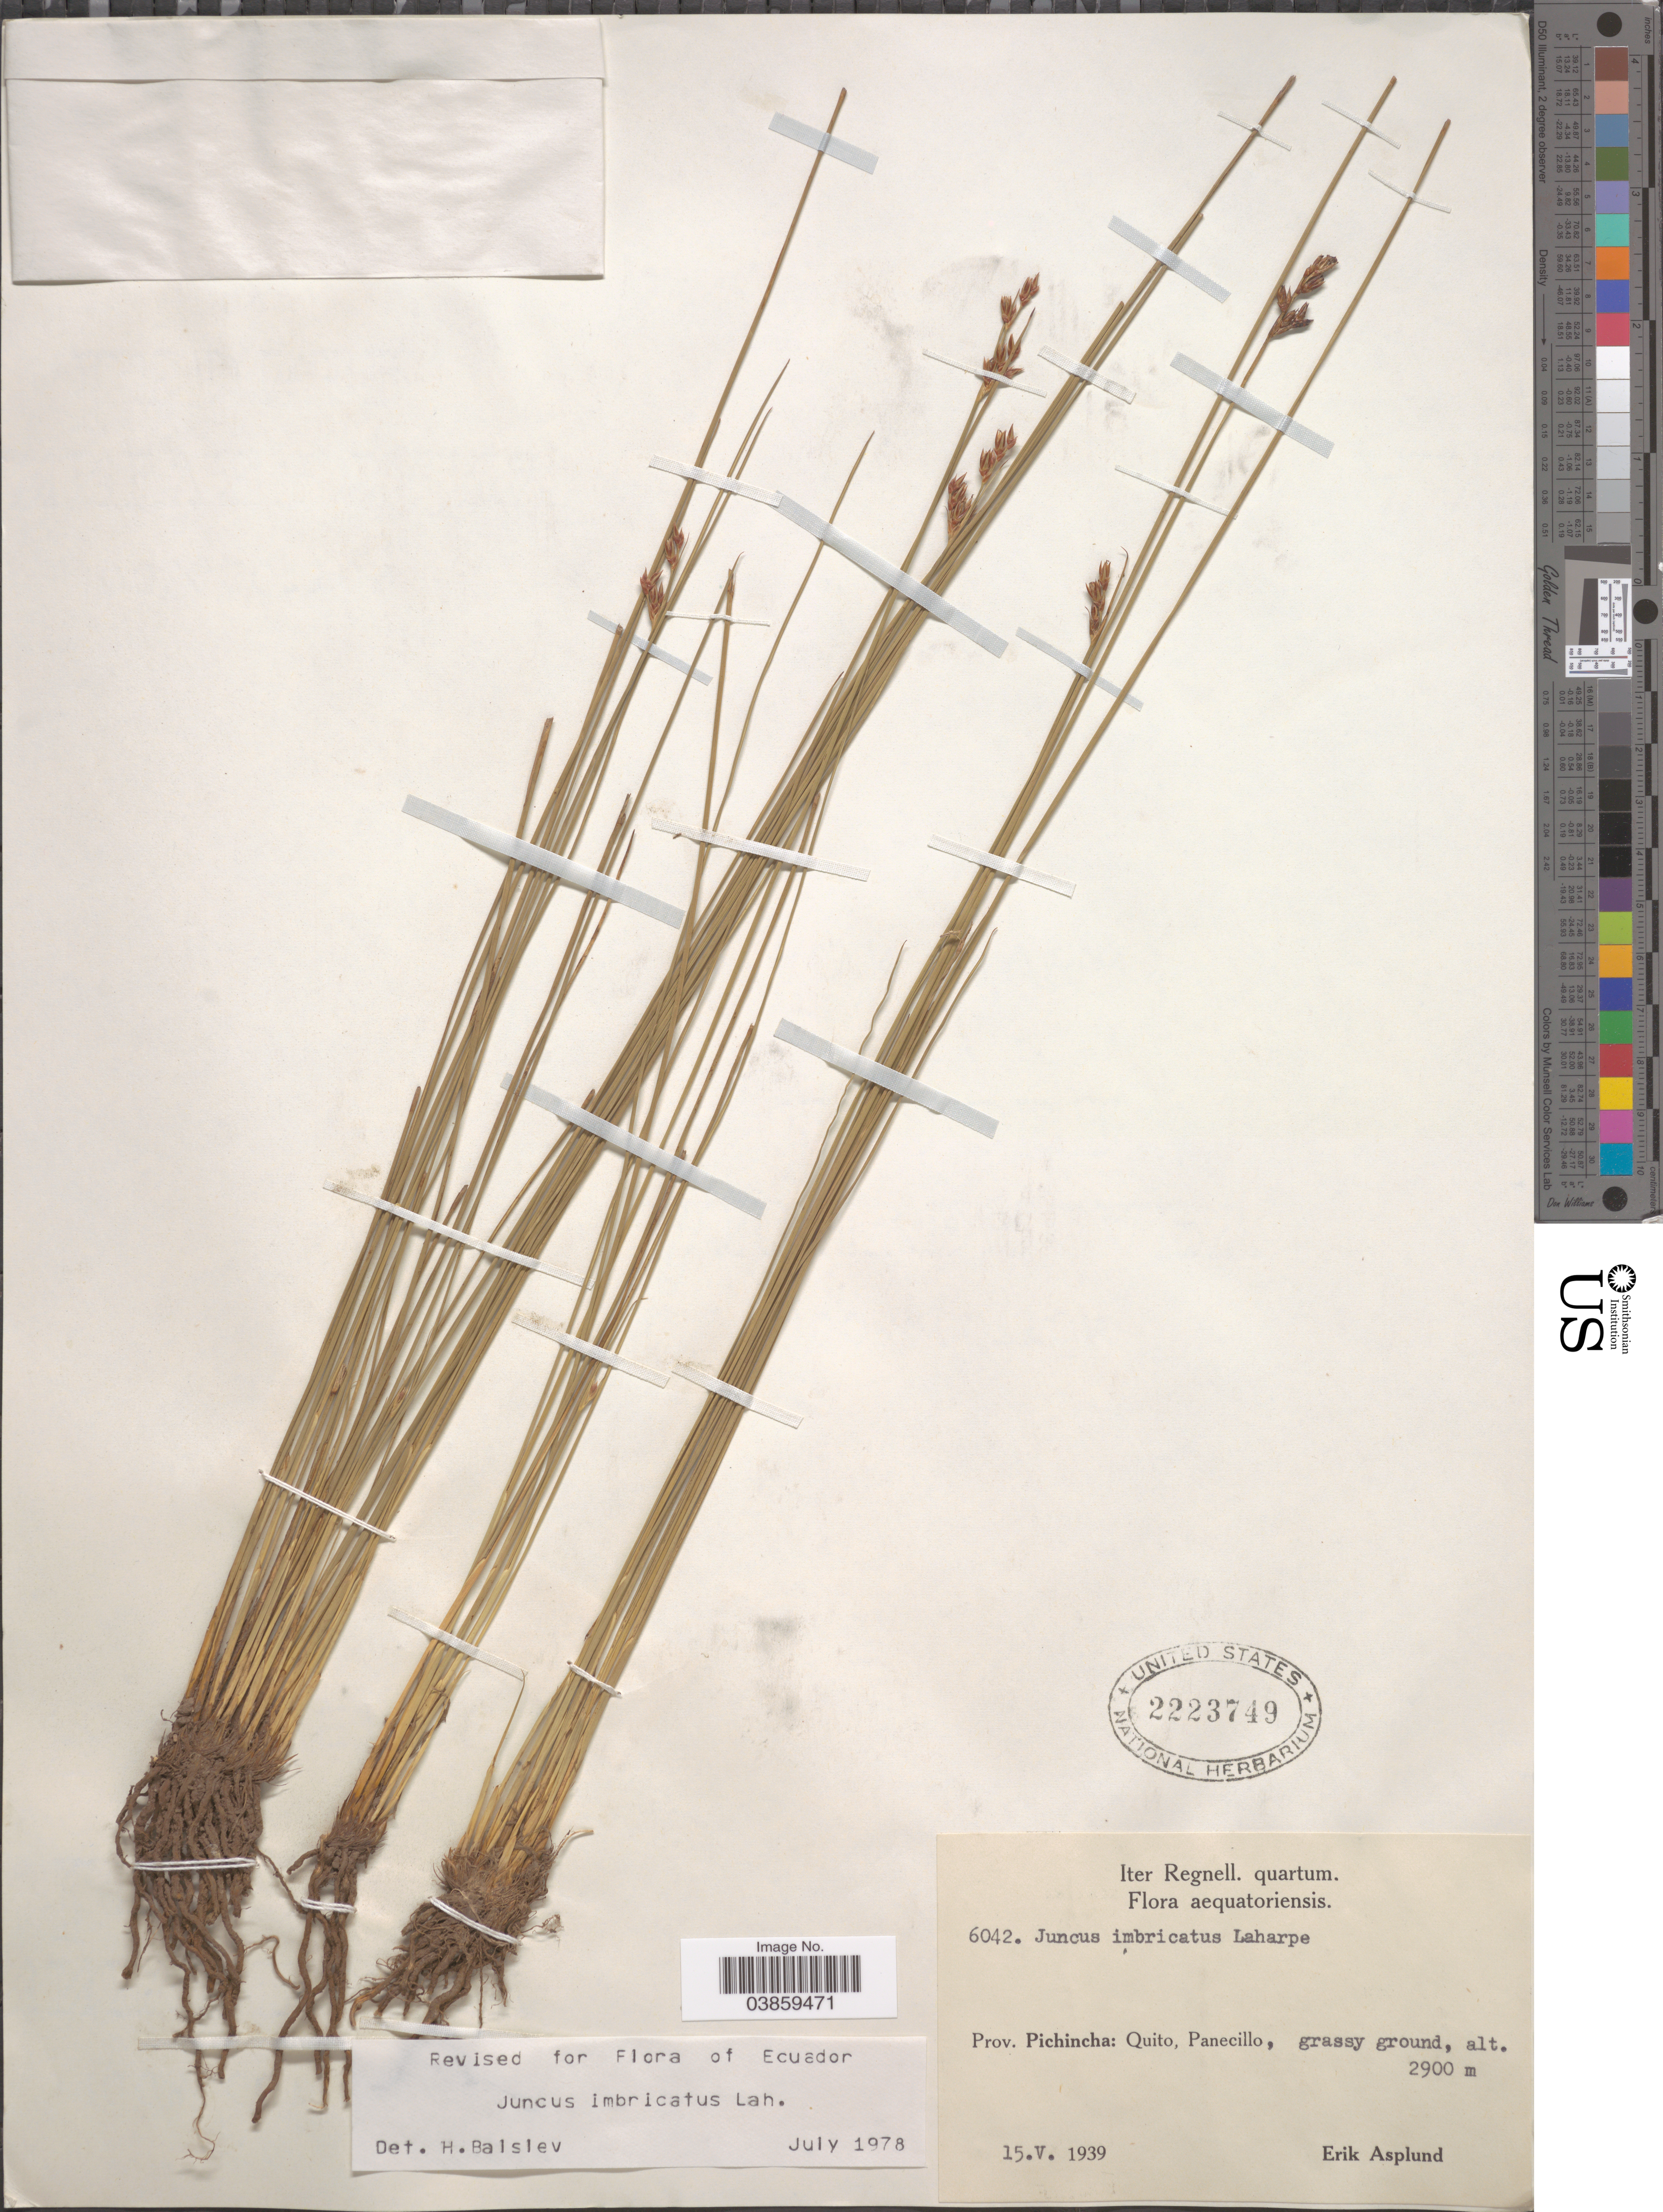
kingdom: Plantae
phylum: Tracheophyta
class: Liliopsida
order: Poales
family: Juncaceae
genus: Juncus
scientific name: Juncus imbricatus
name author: Laharpe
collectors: E. Asplund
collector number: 6042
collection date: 1939-05-15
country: Ecuador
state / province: Pichincha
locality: Aequatoriensis. Quito, Panecillo.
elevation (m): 2900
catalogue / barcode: US 2223749